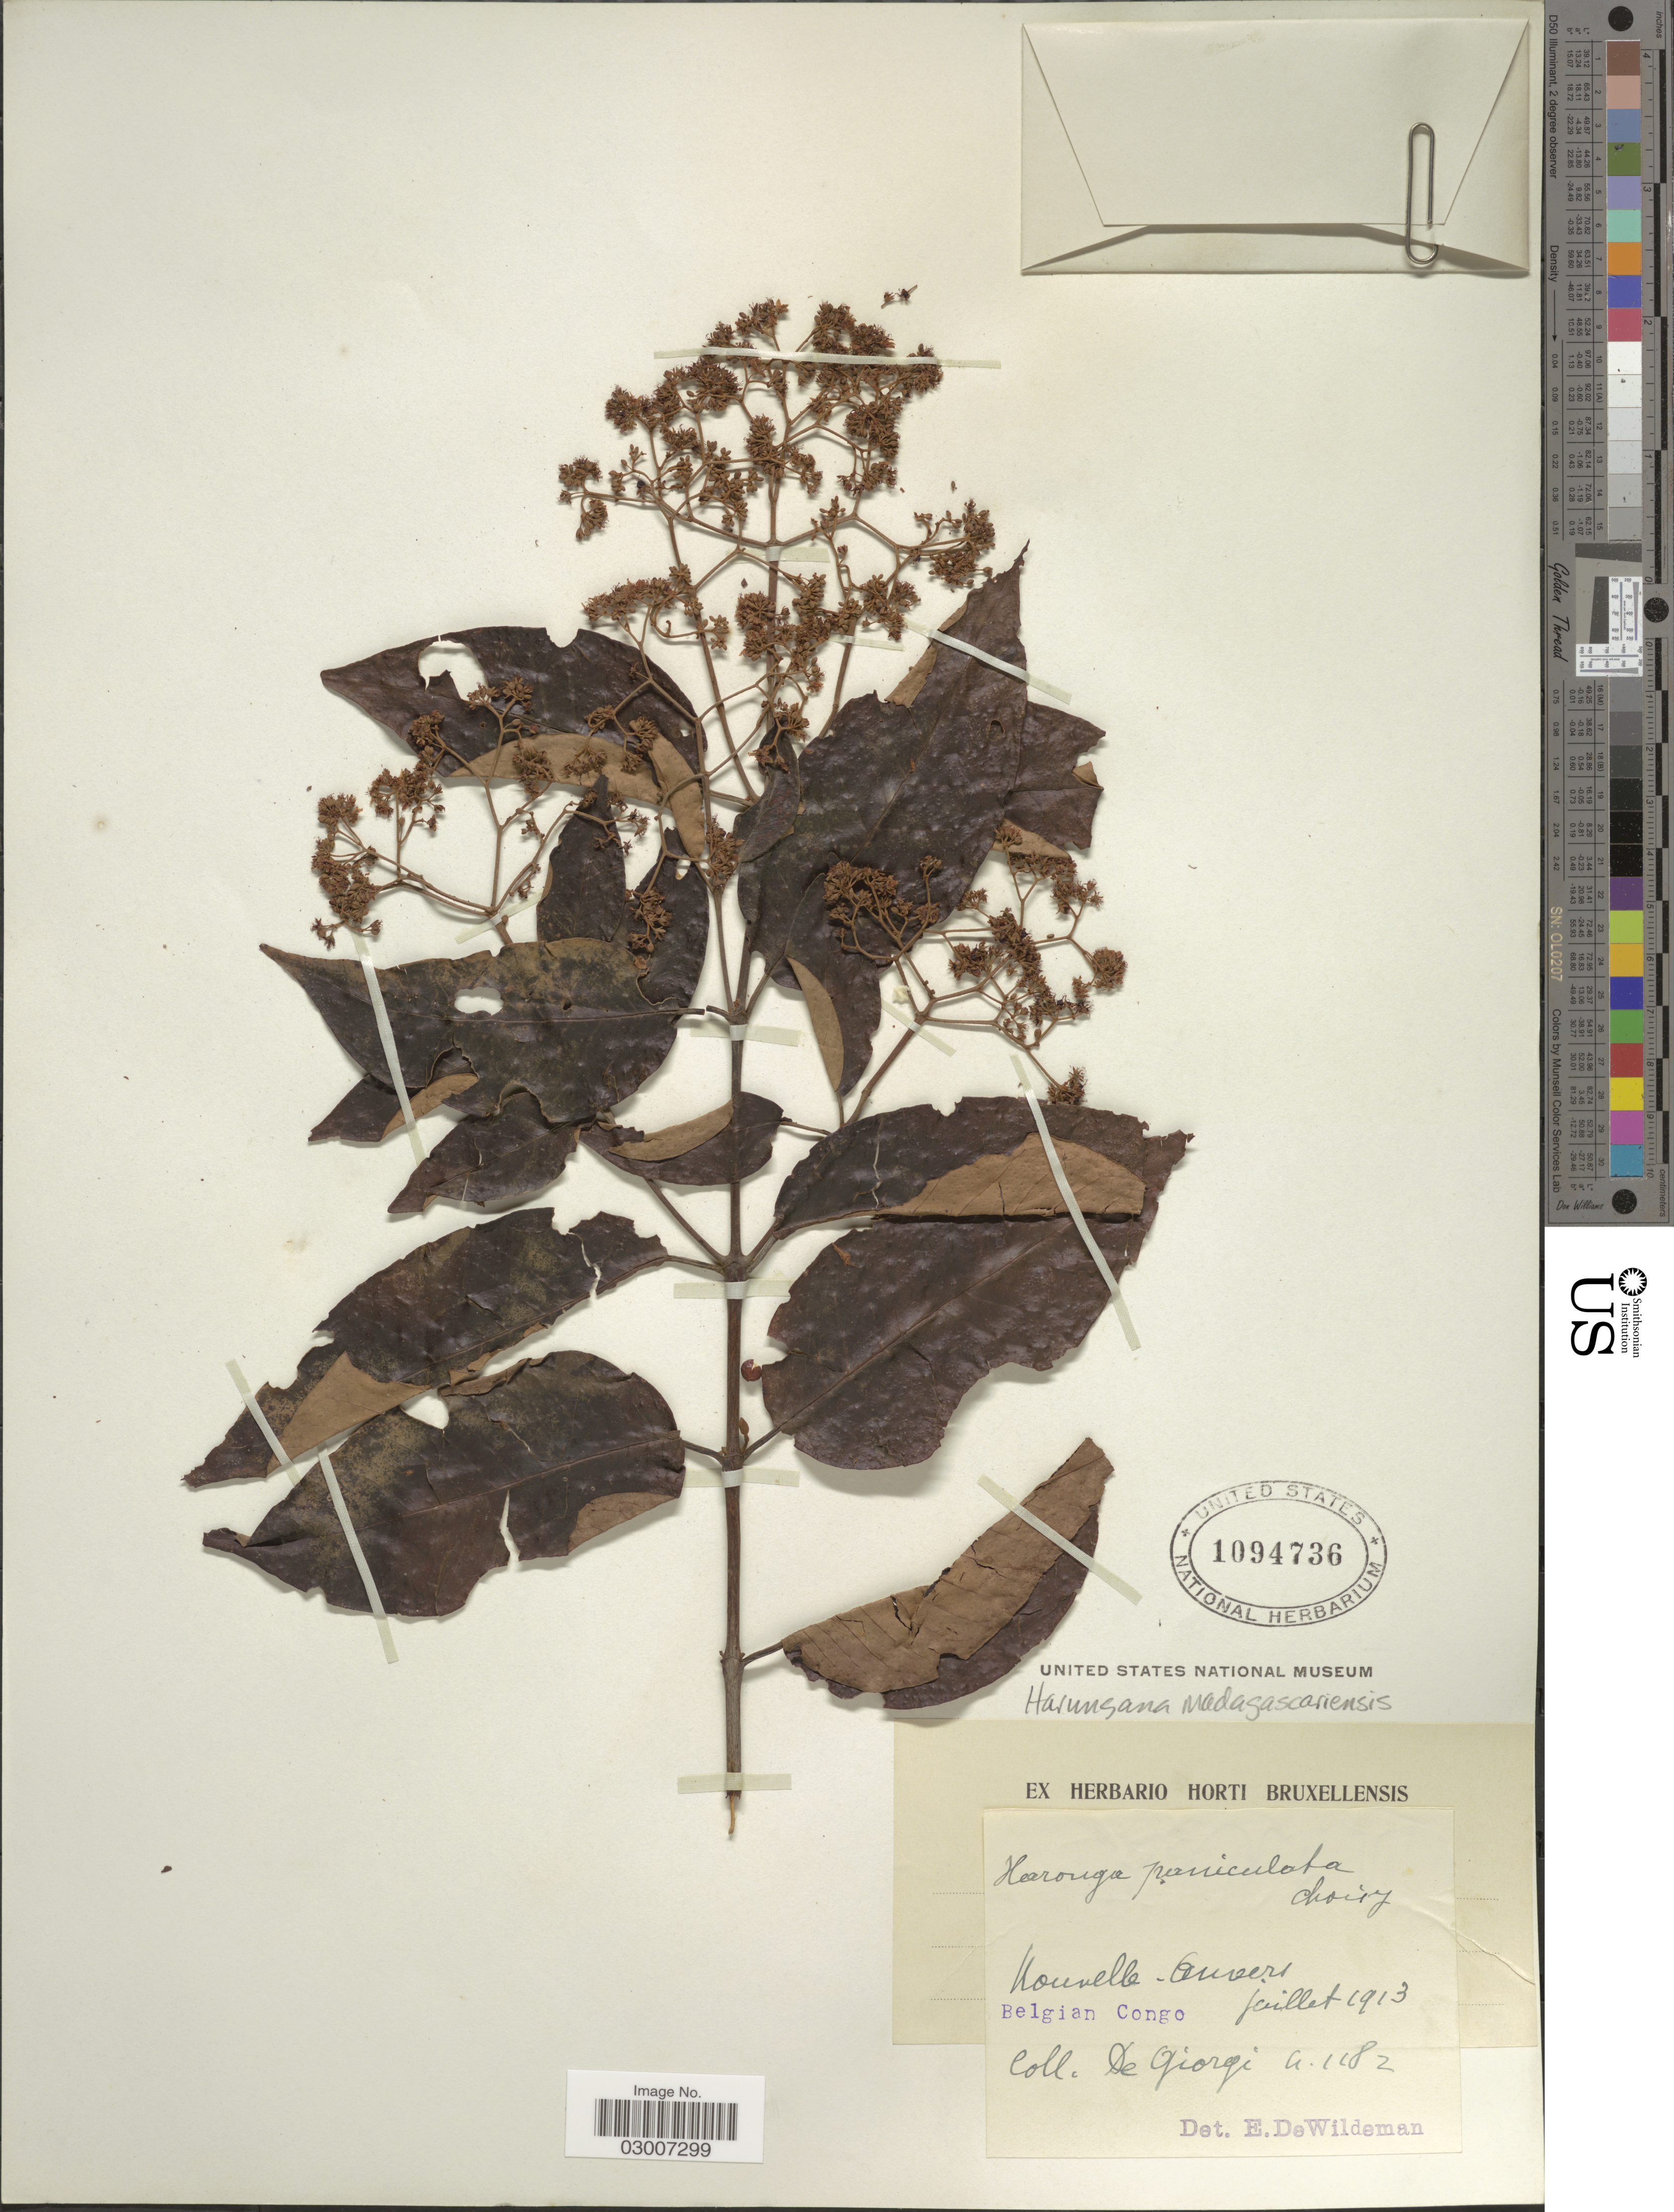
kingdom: Plantae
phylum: Tracheophyta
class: Magnoliopsida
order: Malpighiales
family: Hypericaceae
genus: Harungana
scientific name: Harungana madagascariensis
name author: Lam. ex Poir.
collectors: D. Giorgi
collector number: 1182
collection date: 1913-07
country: Congo, Democratic Republic of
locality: Nouvelle-Anvers.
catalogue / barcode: US 1094736